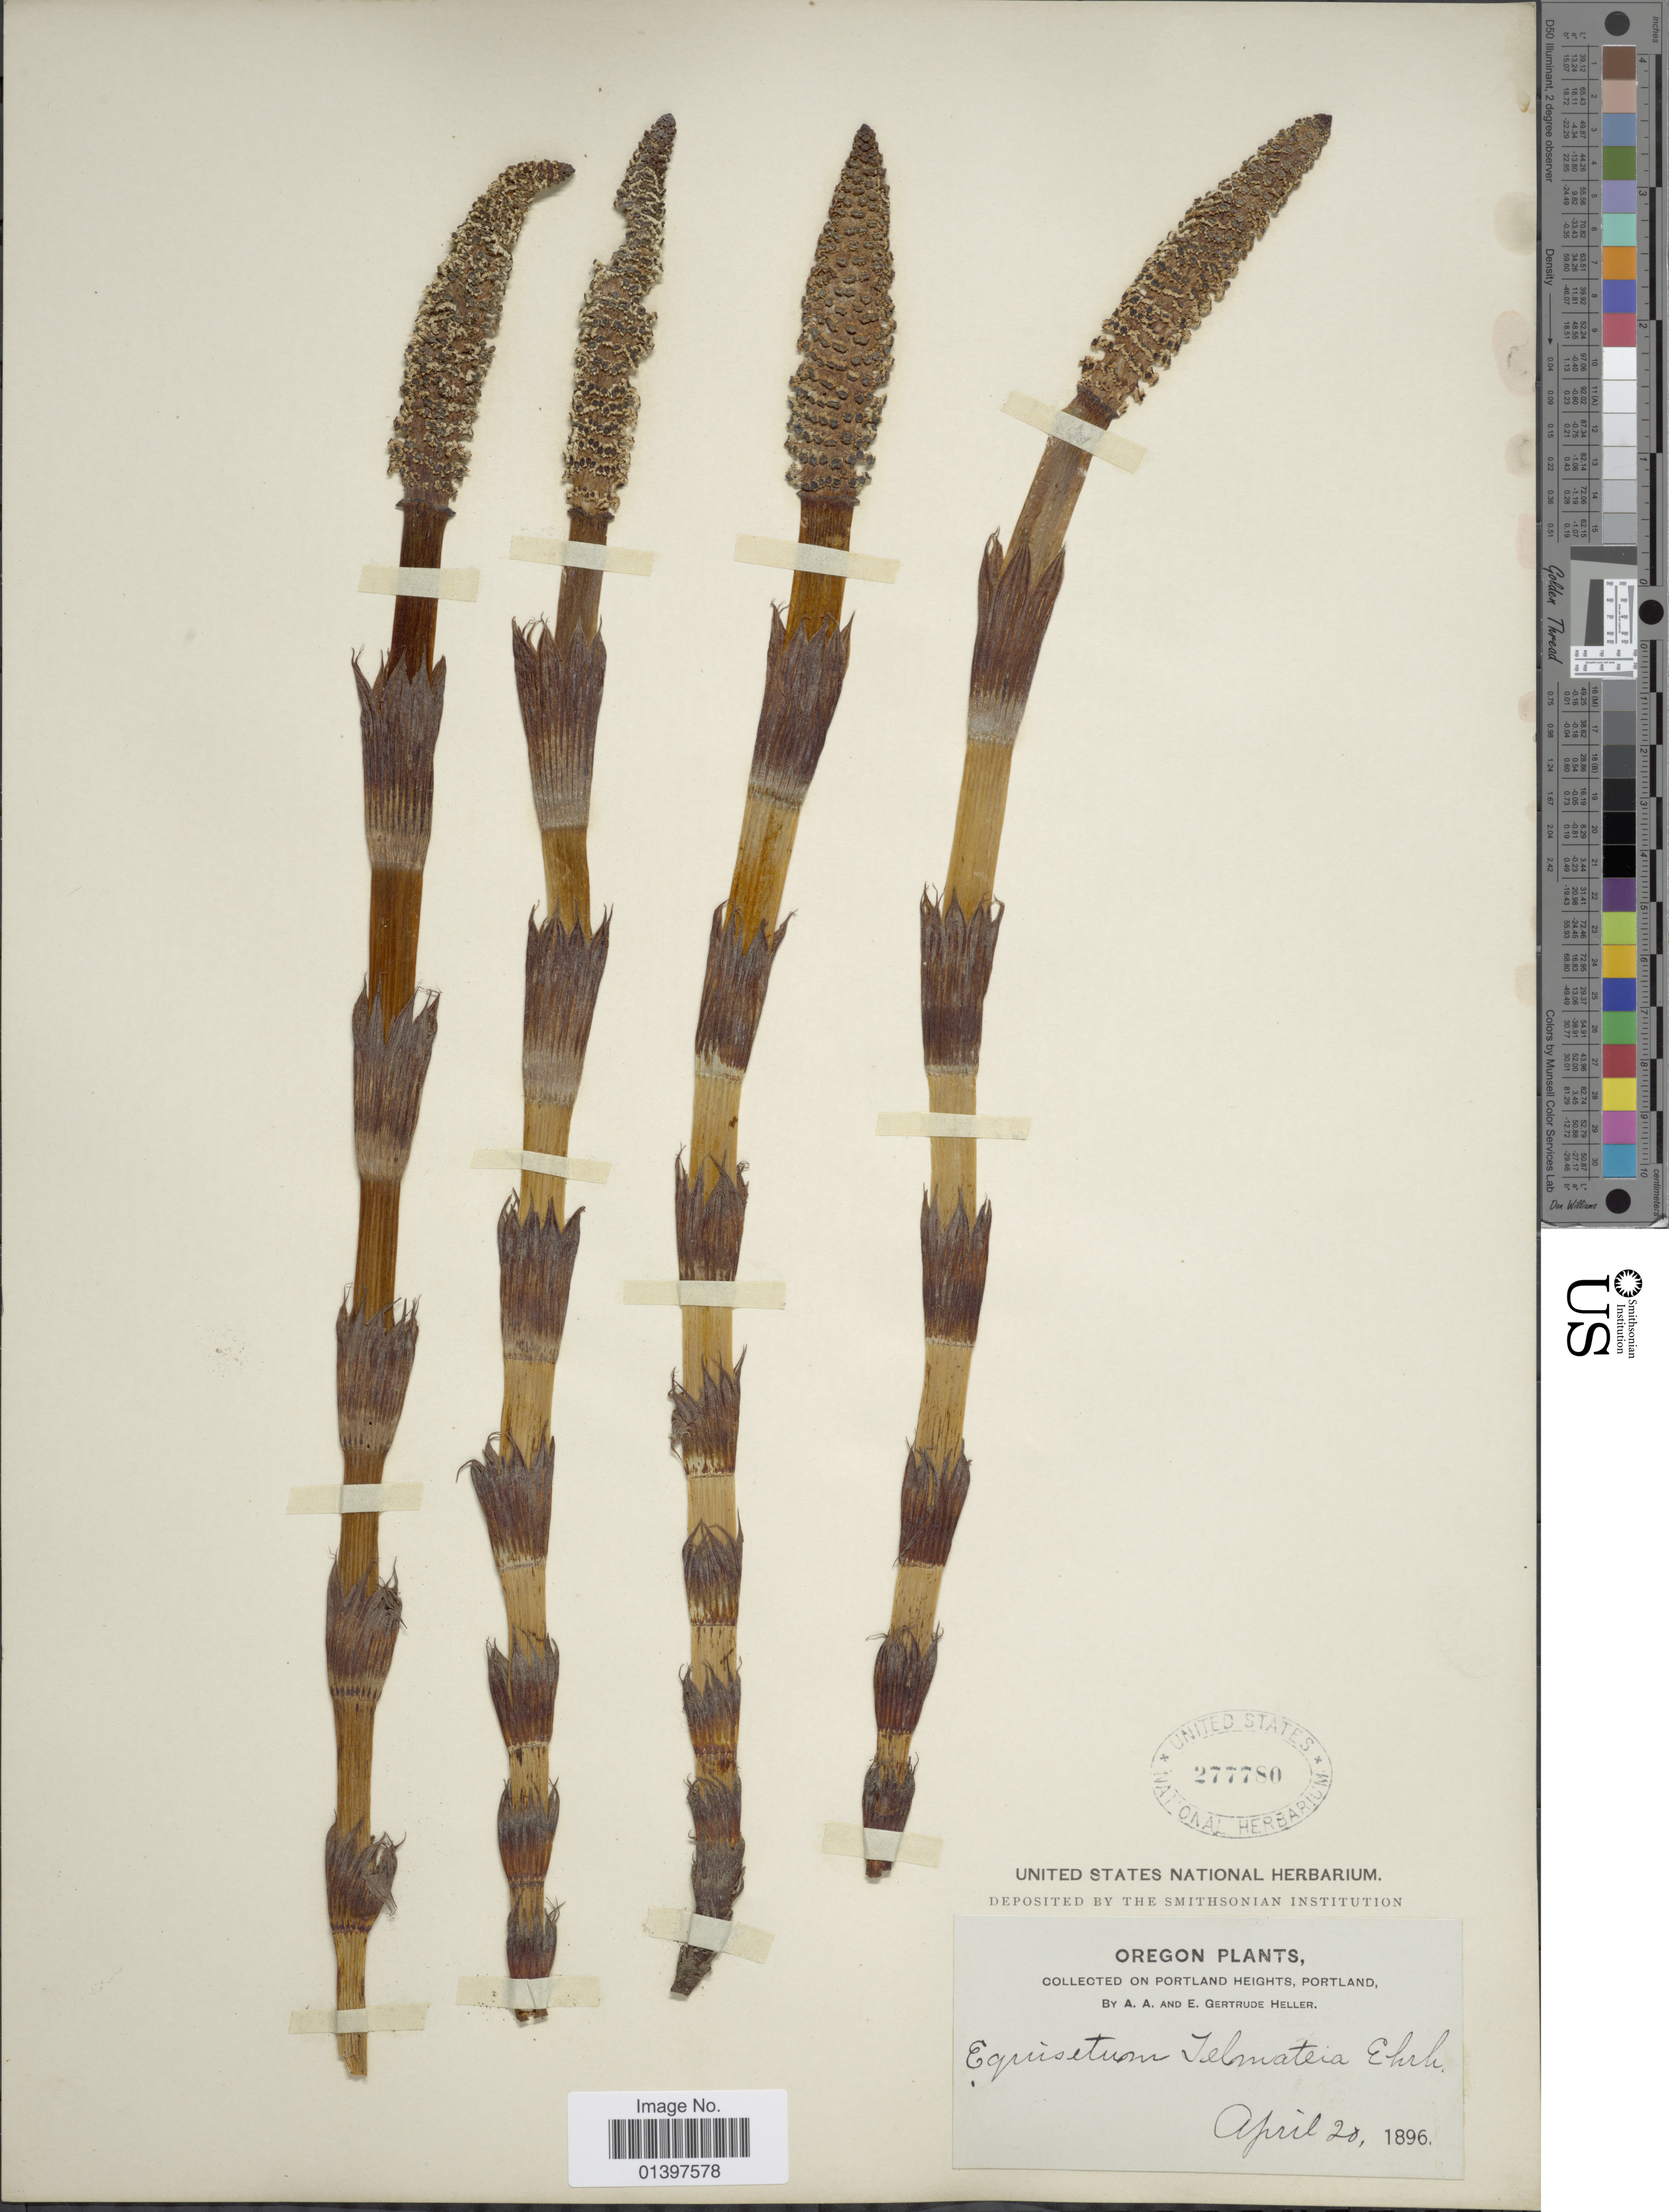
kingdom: Plantae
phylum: Tracheophyta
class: Polypodiopsida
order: Equisetales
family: Equisetaceae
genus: Equisetum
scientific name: Equisetum telmateia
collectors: A. A. Heller & E. G. Heller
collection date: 1896-04-20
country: United States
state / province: Oregon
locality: Portland height, Portland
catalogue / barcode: US 277780